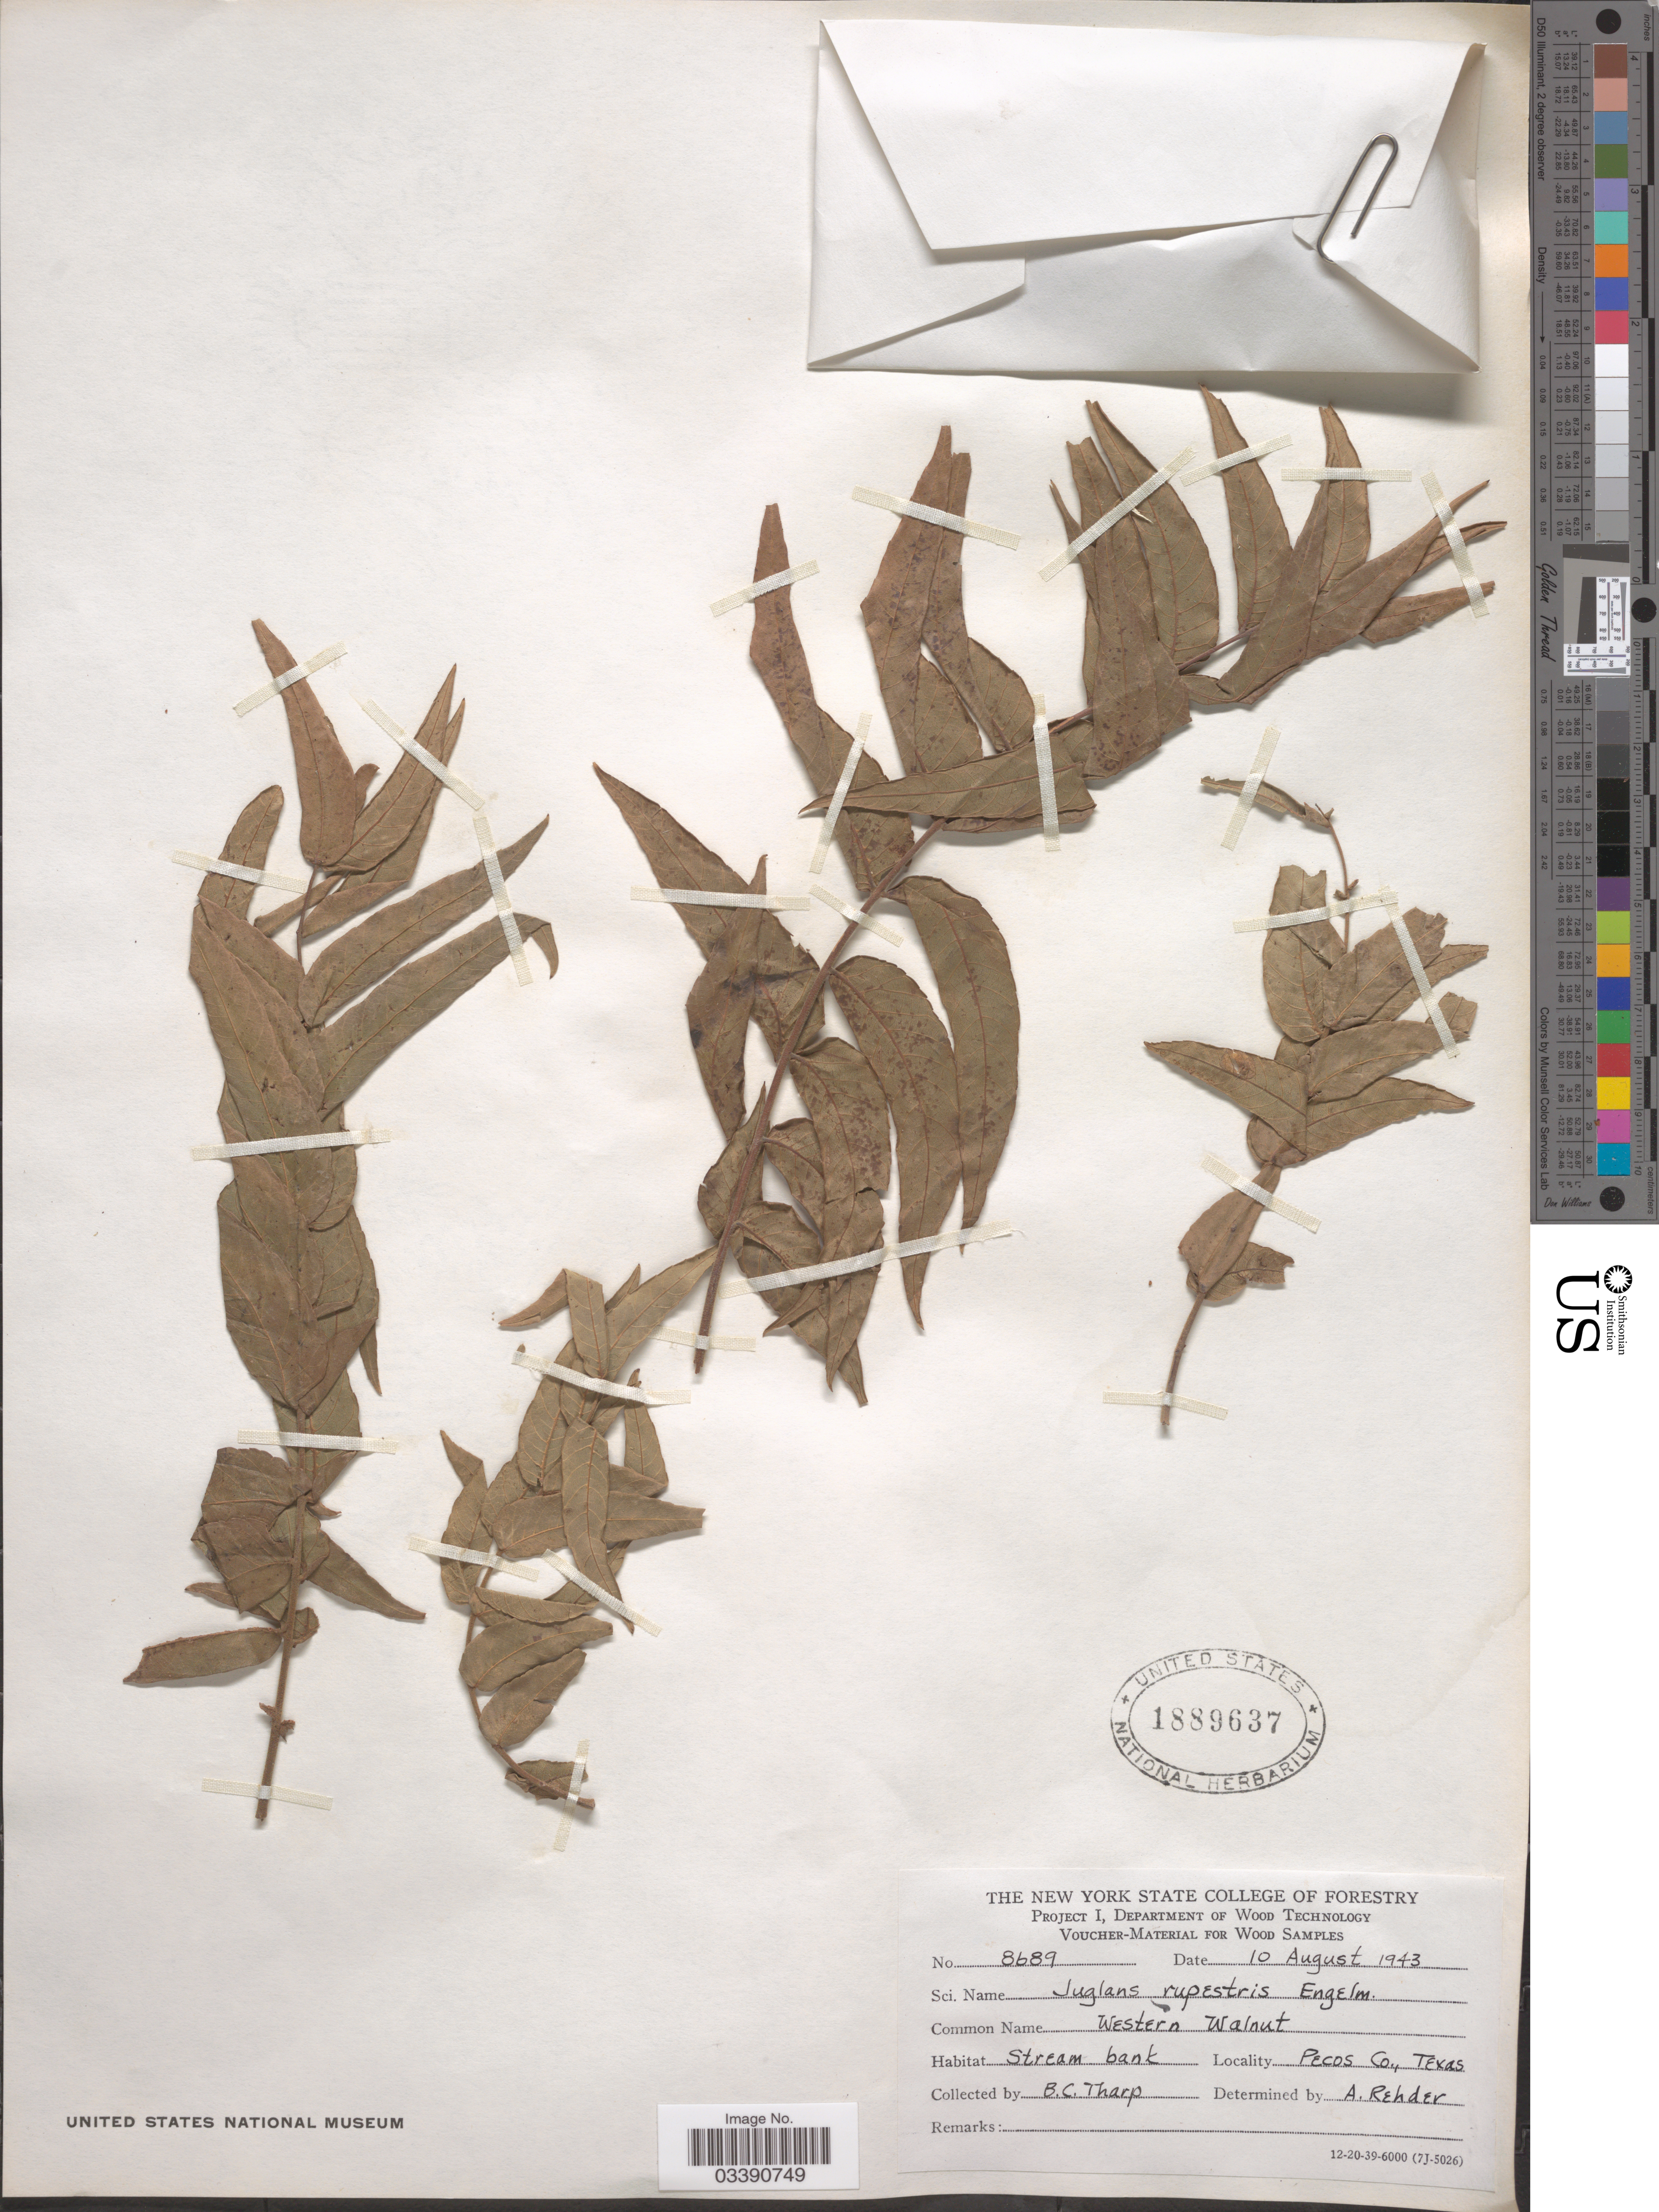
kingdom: Plantae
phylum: Tracheophyta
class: Magnoliopsida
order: Fagales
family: Juglandaceae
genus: Juglans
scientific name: Juglans microcarpa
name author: Berland. in Berland. & Chovell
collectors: B. C. Tharp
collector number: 8689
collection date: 1943-08-10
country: United States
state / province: Texas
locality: Pecos Co.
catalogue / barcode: US 1889637